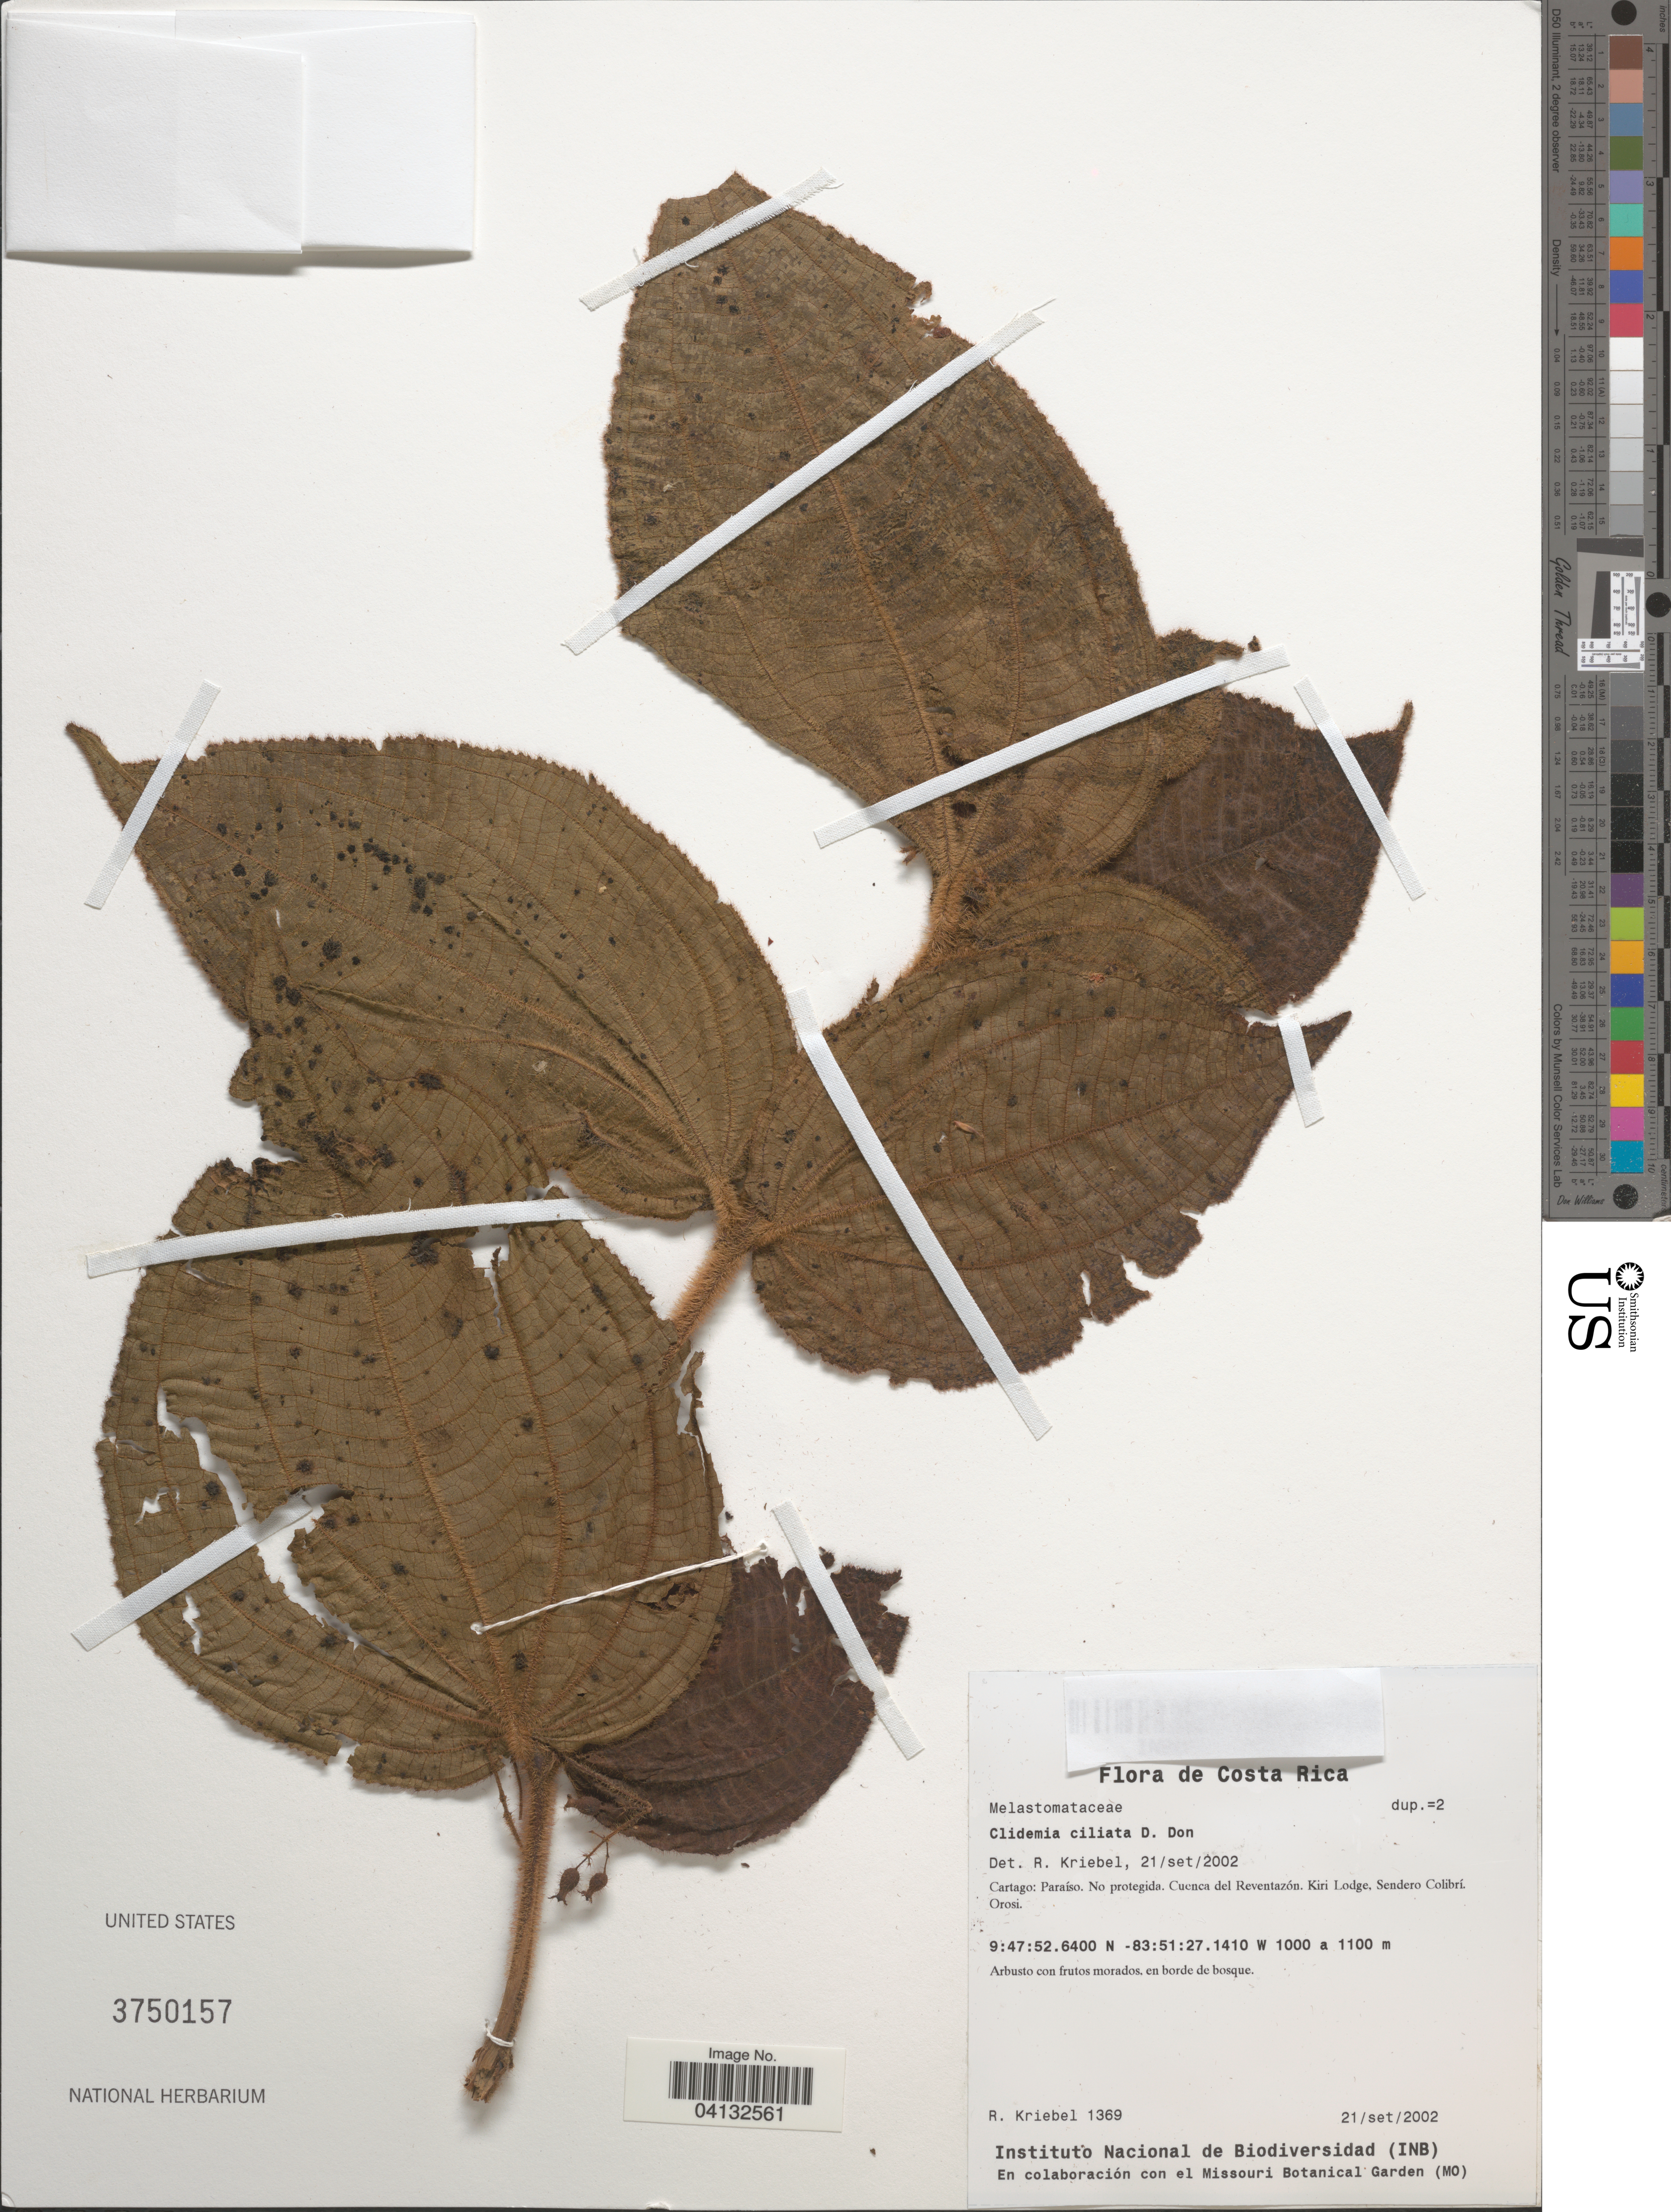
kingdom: Plantae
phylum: Tracheophyta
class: Magnoliopsida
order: Myrtales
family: Melastomataceae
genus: Clidemia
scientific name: Clidemia ciliata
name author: D. Don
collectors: R. Kriebel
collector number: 1369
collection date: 2002-09-21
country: Costa Rica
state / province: Cartago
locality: Paraíso. Cuenca del Reventazón. Kiri Lodge, Sendero Colibrí. Orosi.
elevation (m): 1100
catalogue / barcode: US 3750157